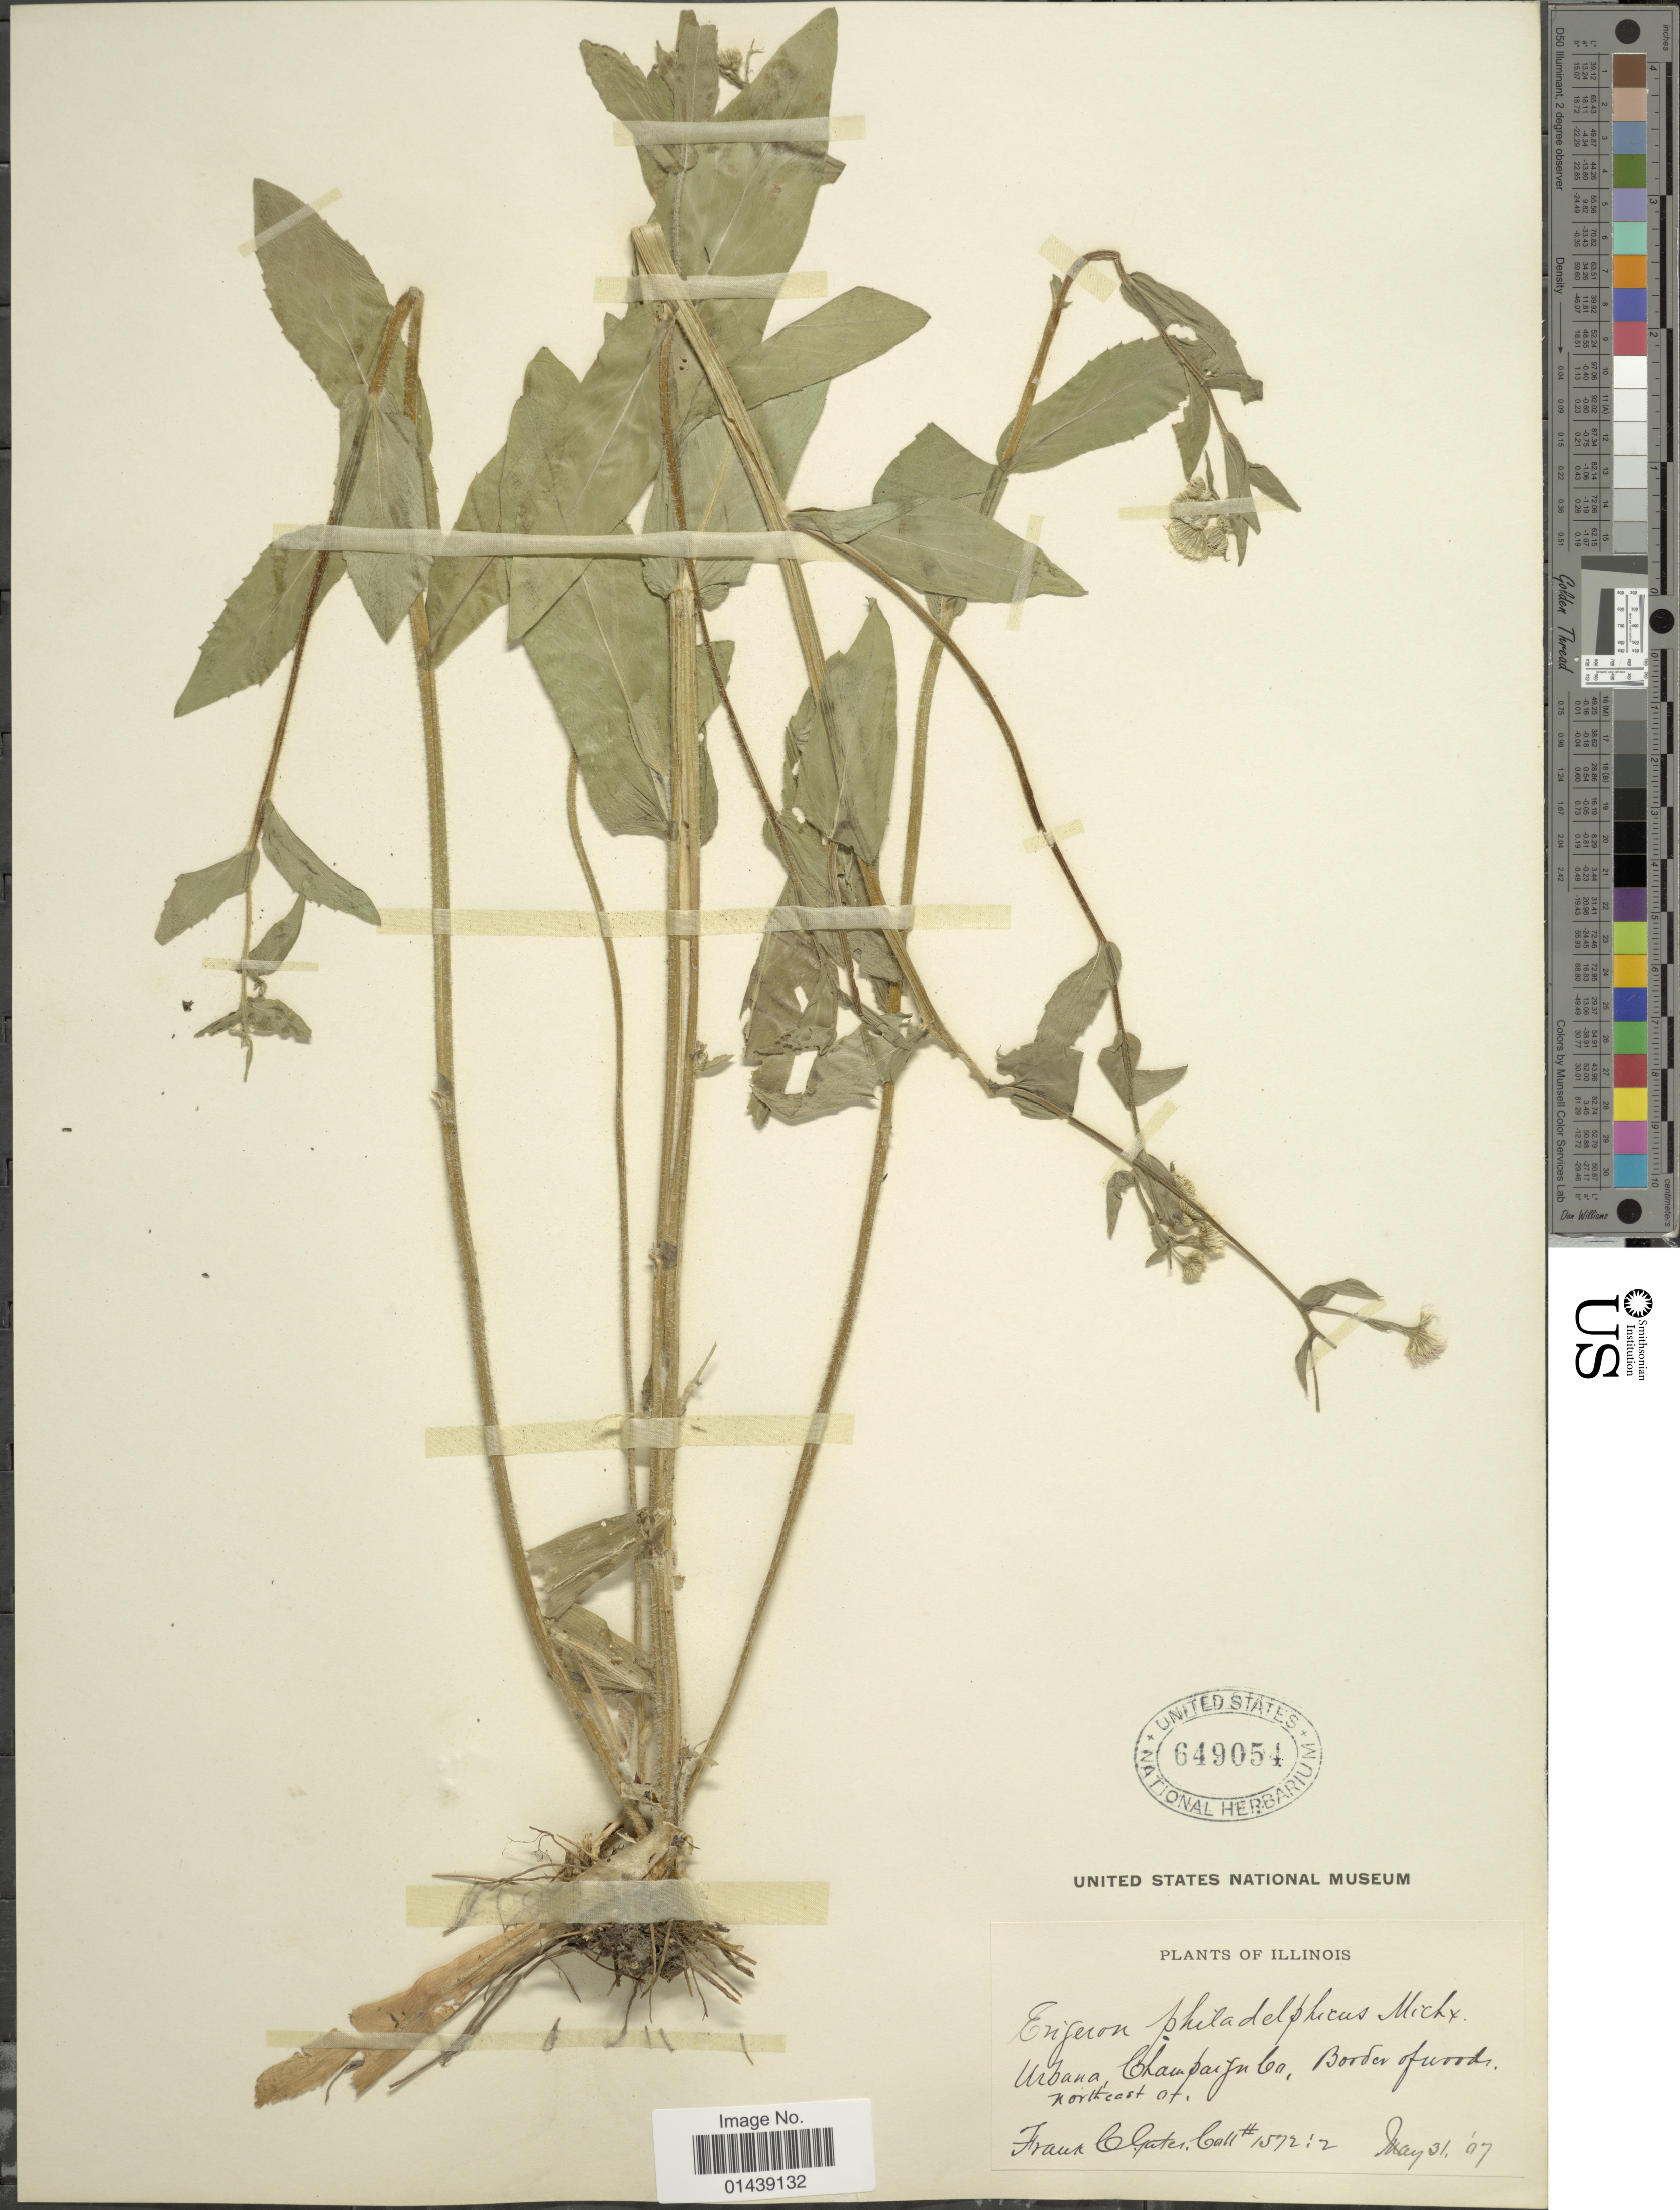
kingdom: Plantae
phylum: Tracheophyta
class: Magnoliopsida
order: Asterales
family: Asteraceae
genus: Erigeron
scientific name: Erigeron philadelphicus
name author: L.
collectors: F. C. Gates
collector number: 157:2*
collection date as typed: Transcribed d/m/y: 31/5/7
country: United States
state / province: Illinois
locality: Urbana, Champaign Co, Border of woods, northeast of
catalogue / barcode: US 649054